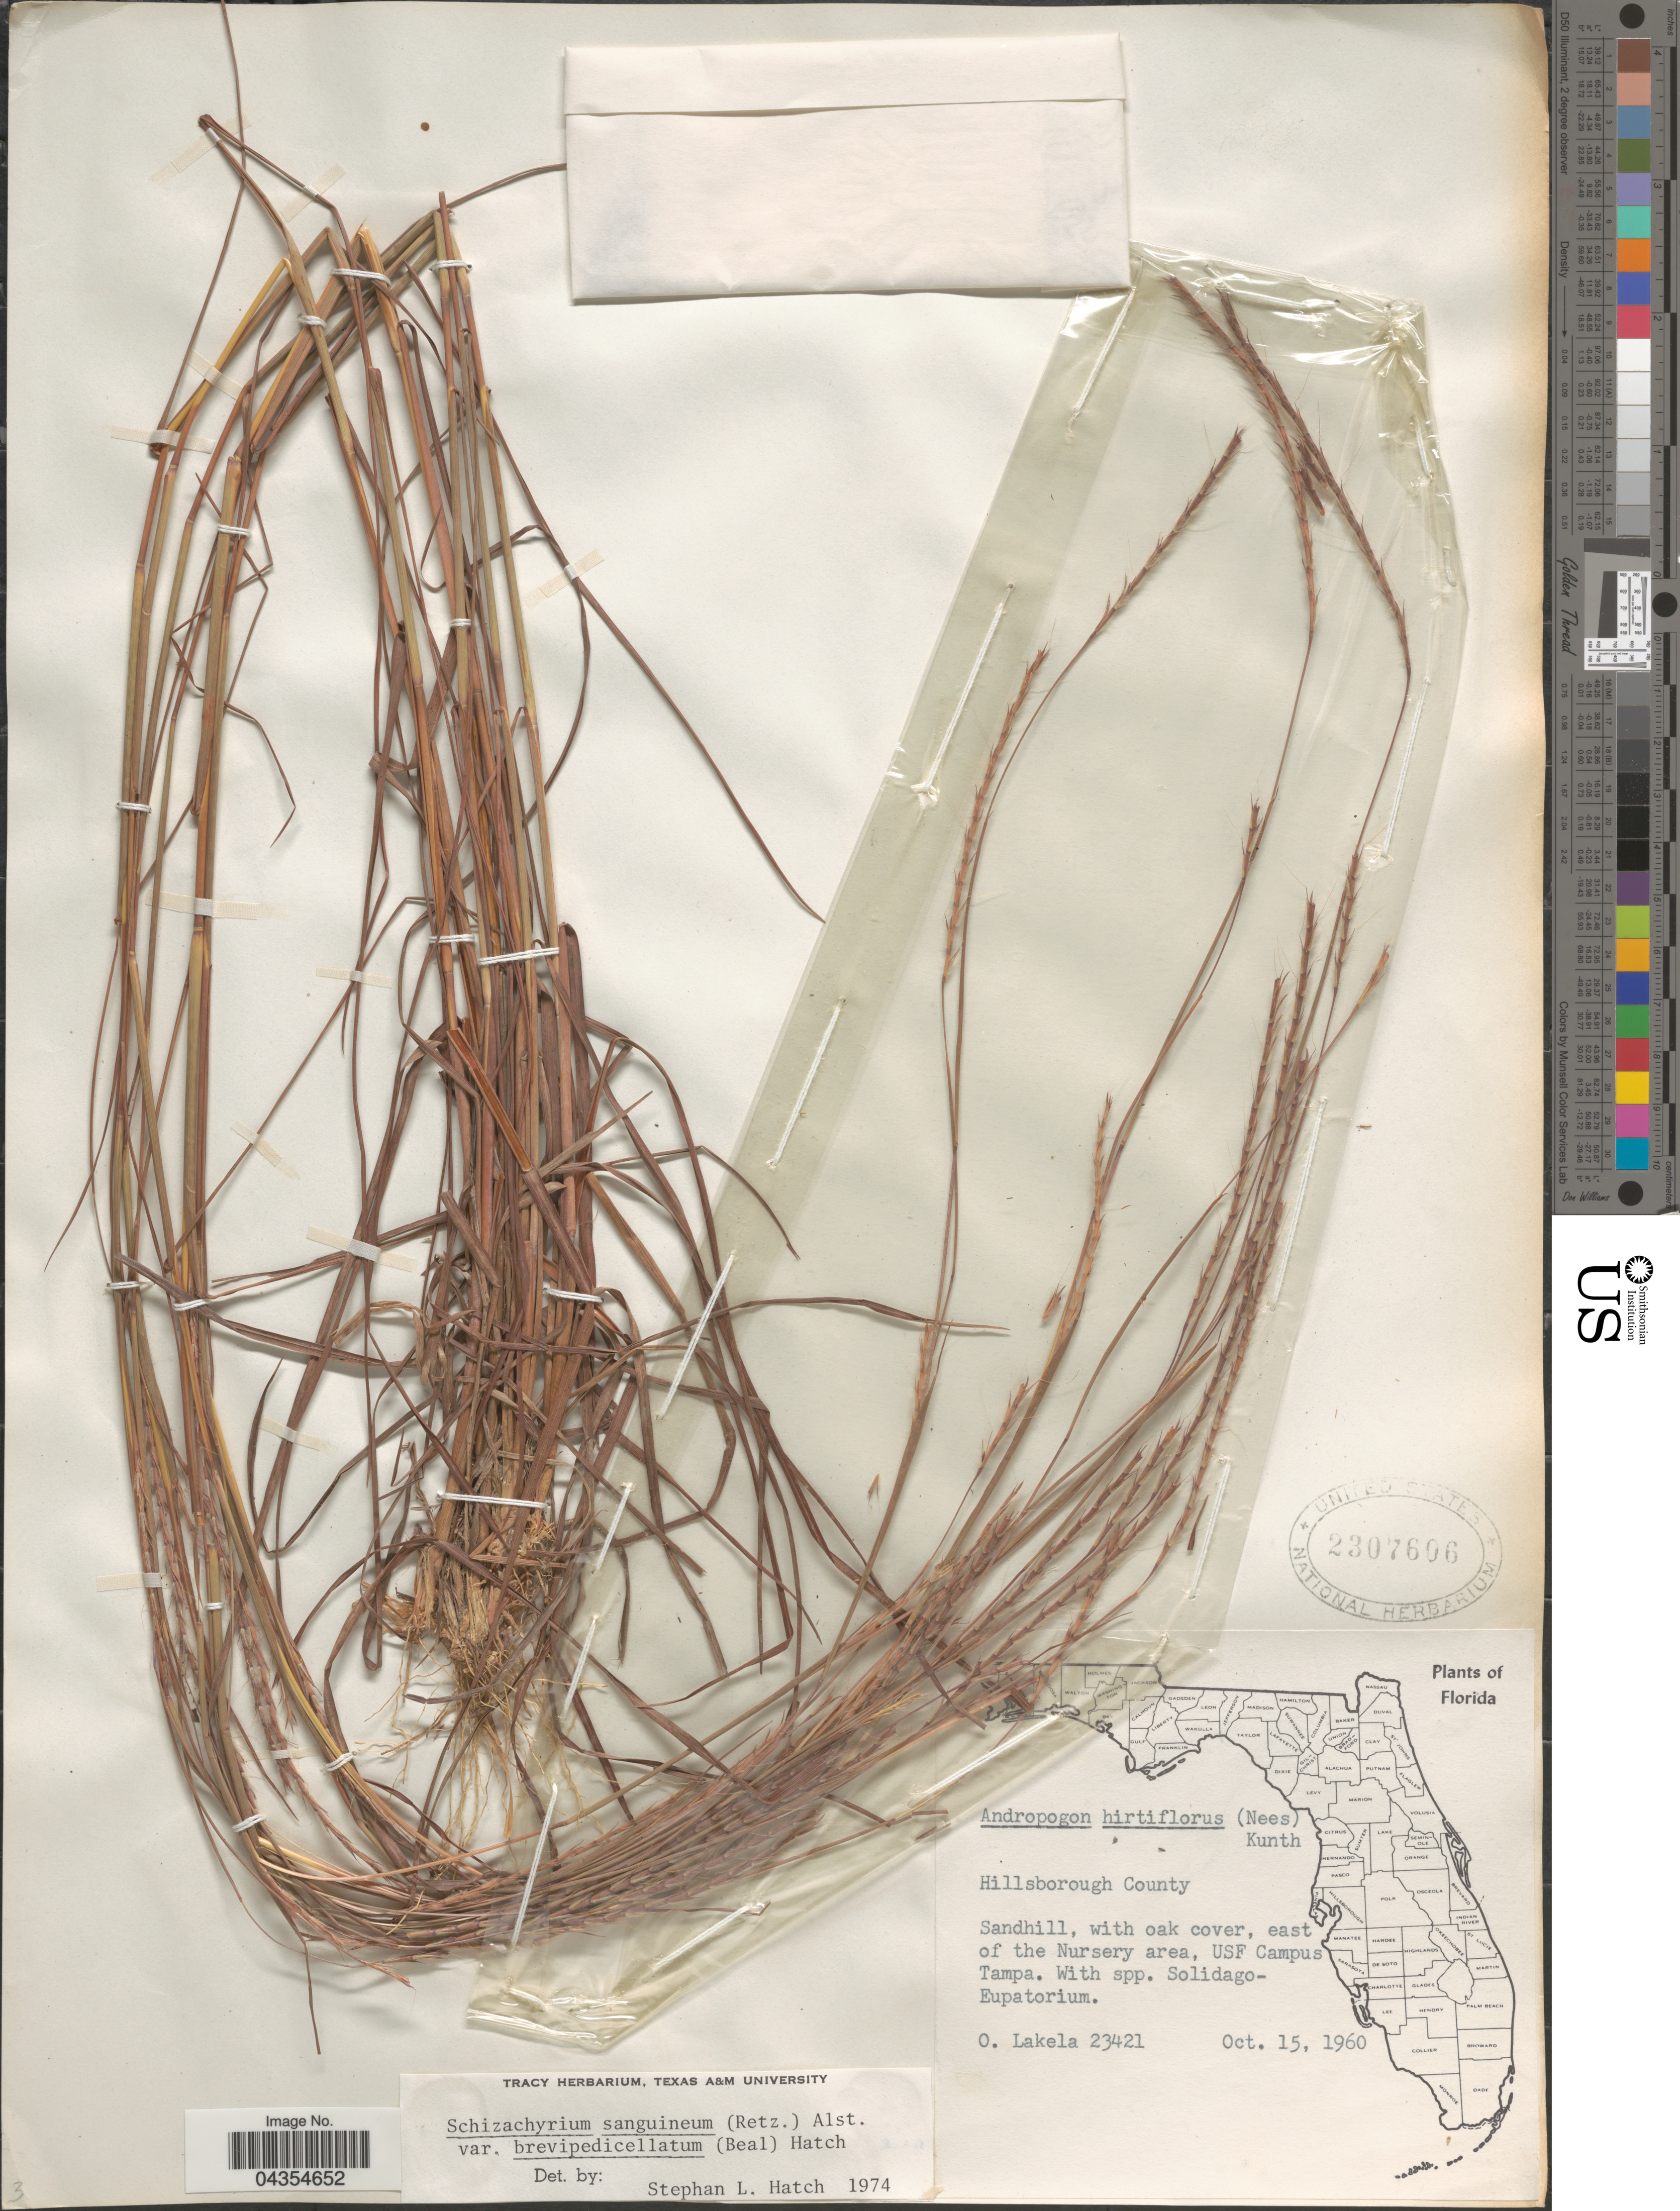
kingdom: Plantae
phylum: Tracheophyta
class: Liliopsida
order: Poales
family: Poaceae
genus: Schizachyrium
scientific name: Schizachyrium sanguineum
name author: (Retz.) Alston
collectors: O. Lakela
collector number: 23421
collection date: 1960-10-15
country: United States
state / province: Florida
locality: Hillsborough County. Sandhill, with oak cover, east of Nursery area, USF Campus Tampa.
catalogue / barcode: US 2307606